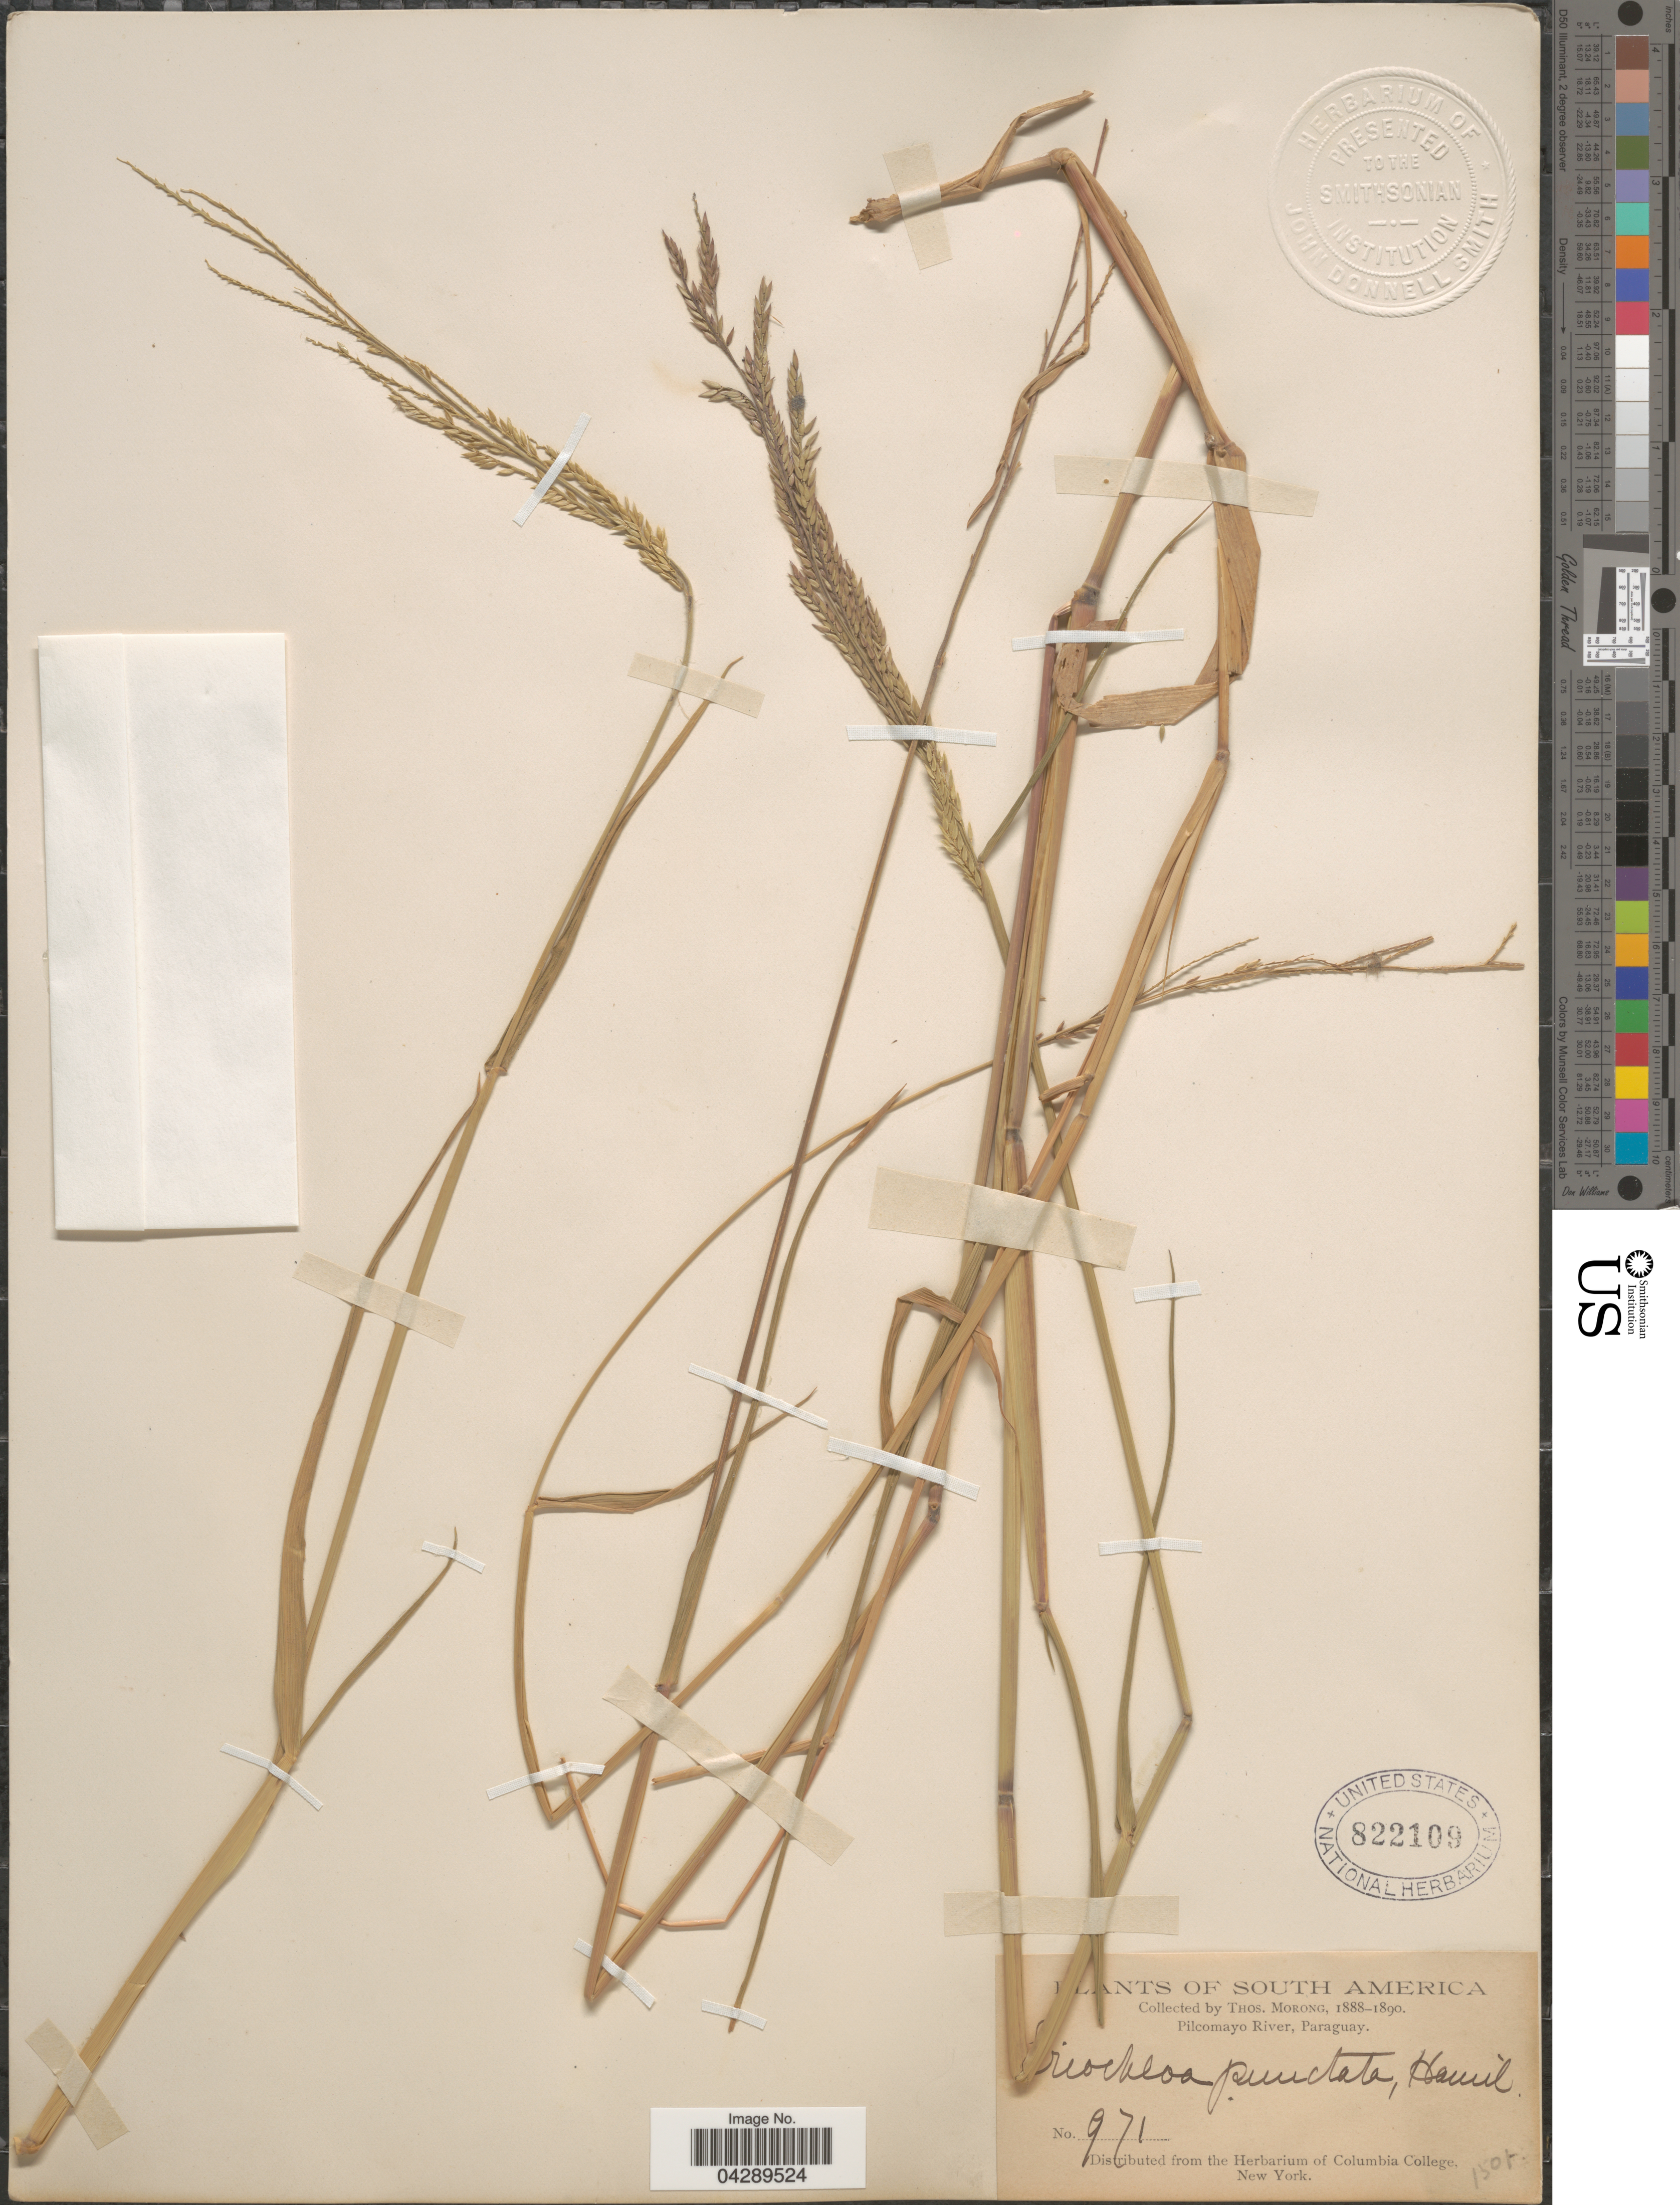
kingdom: Plantae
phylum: Tracheophyta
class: Liliopsida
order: Poales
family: Poaceae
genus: Eriochloa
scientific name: Eriochloa punctata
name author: (L.) Desv. ex Ham.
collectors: ex herb. T. Morong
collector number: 971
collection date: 1888/1890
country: Paraguay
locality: Pilcomayo River.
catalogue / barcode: US 822109